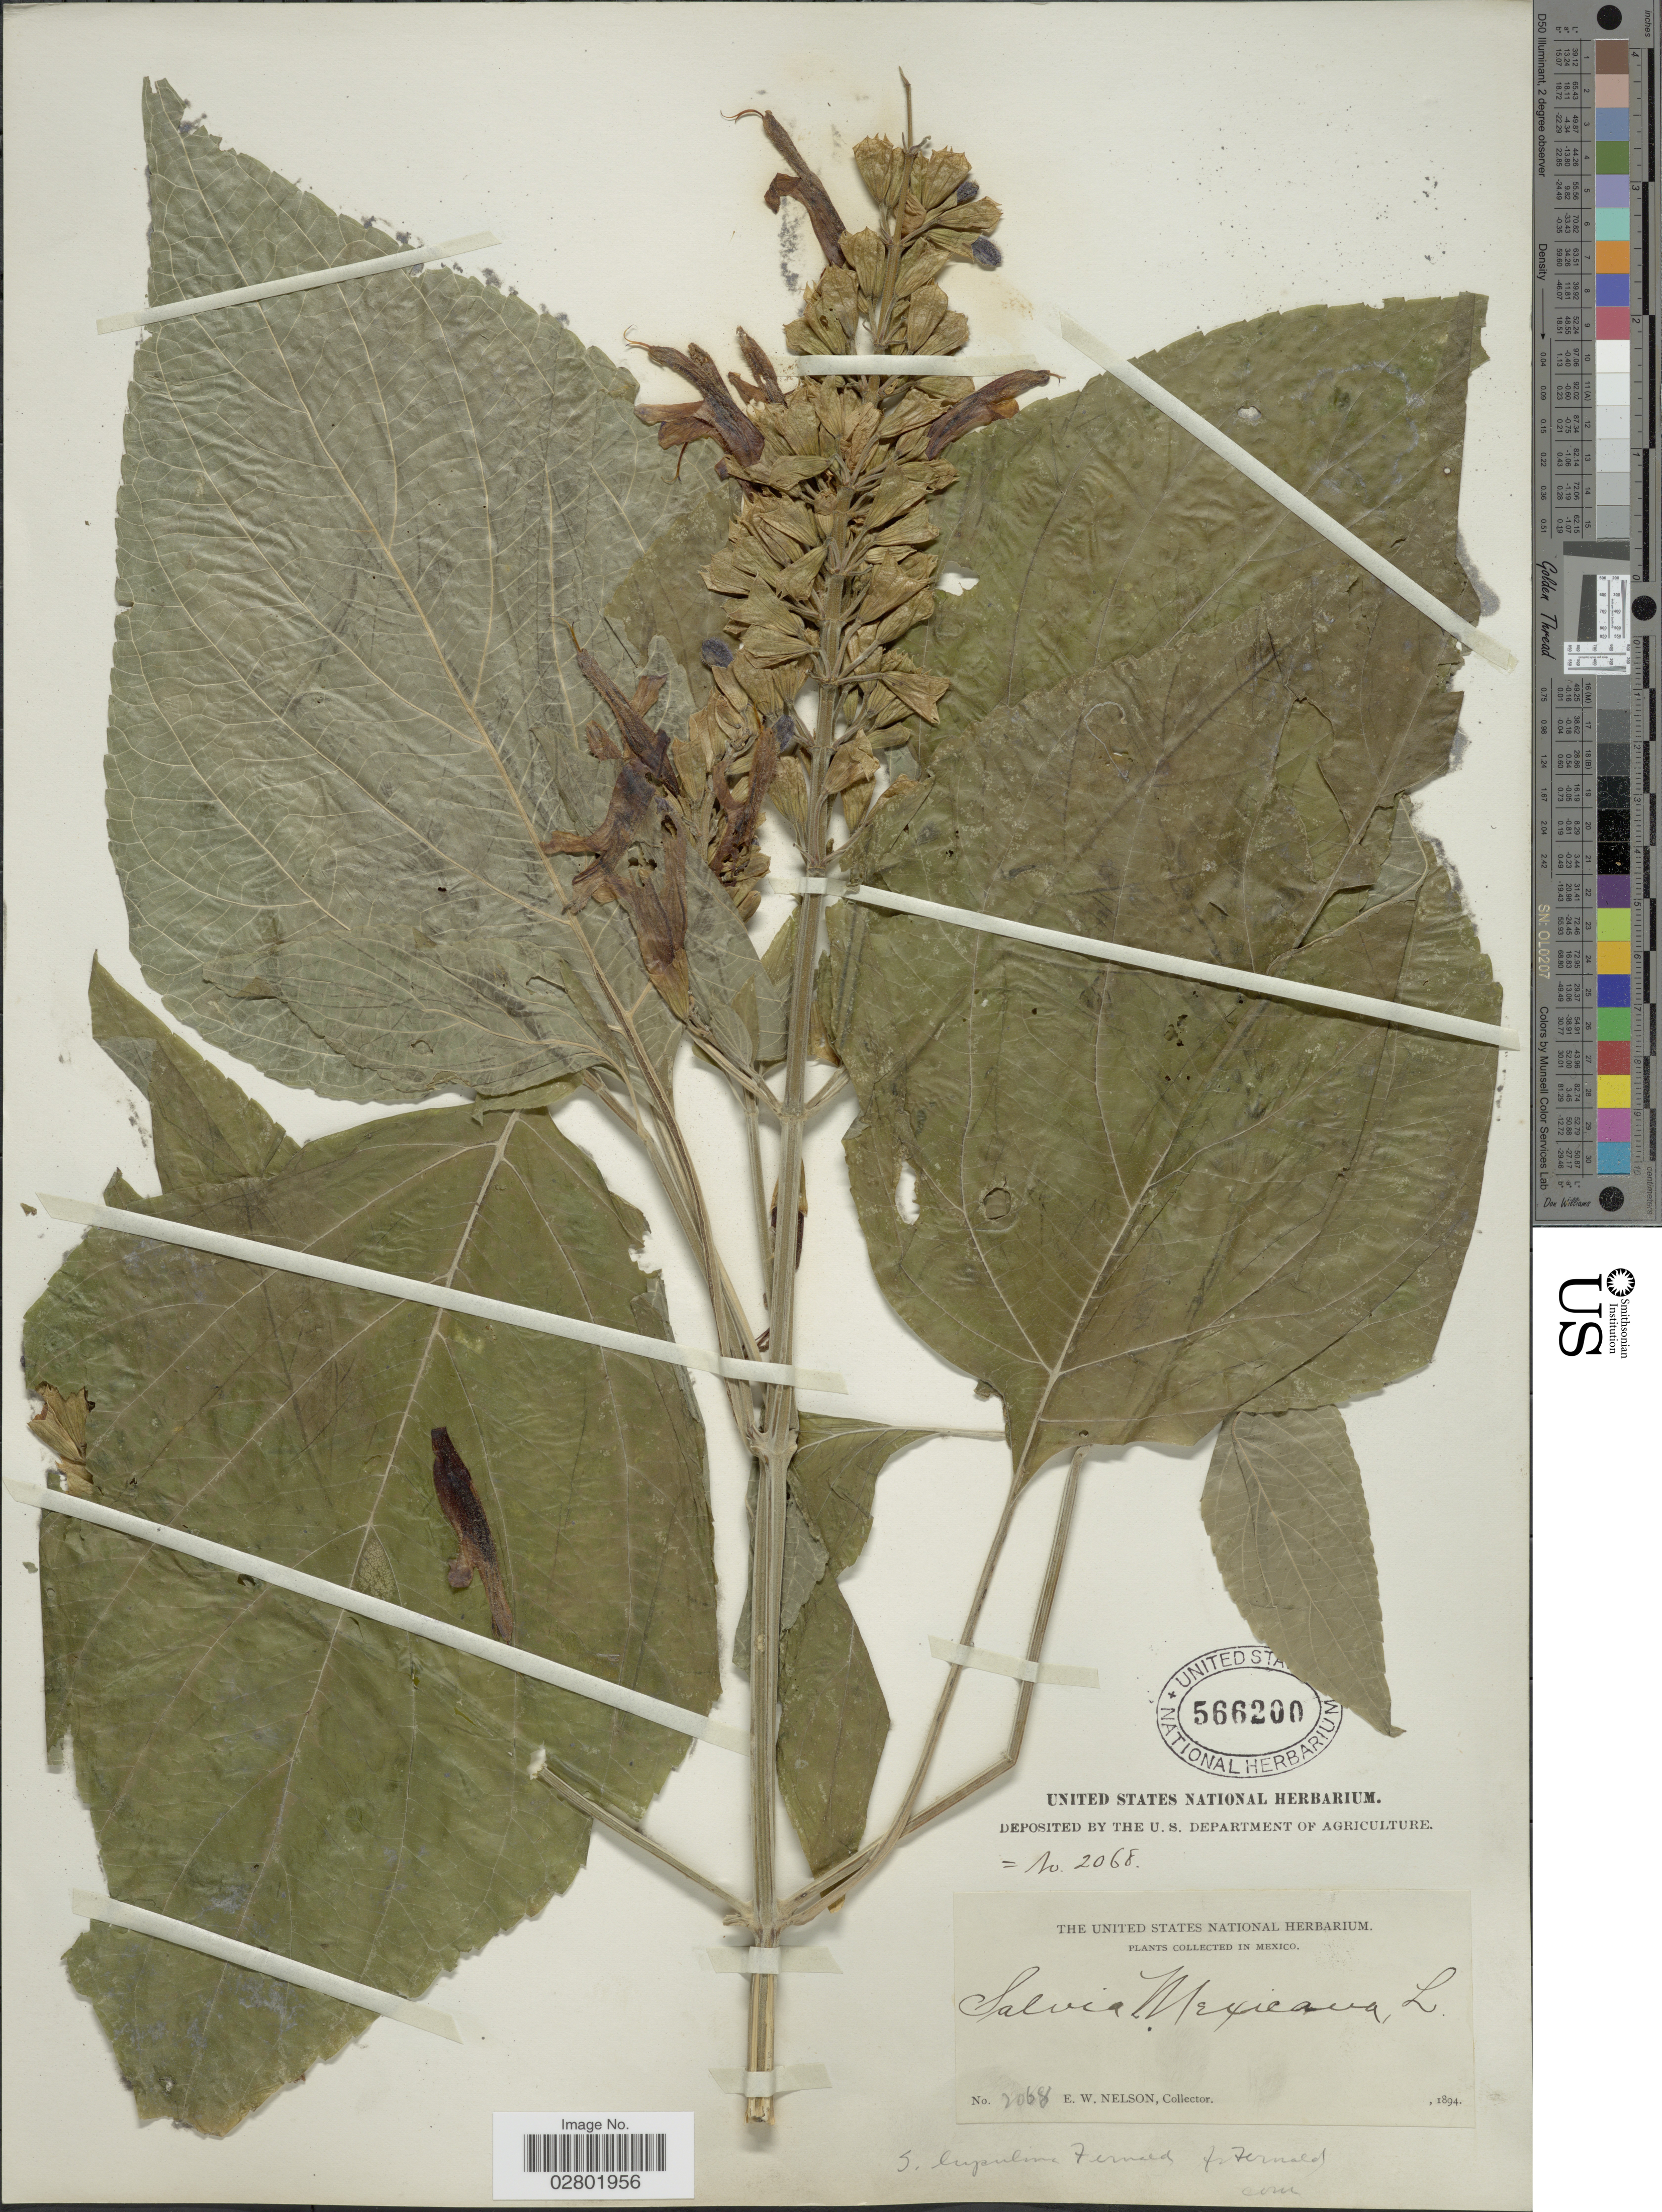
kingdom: Plantae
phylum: Tracheophyta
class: Magnoliopsida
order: Lamiales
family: Lamiaceae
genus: Salvia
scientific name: Salvia lupulina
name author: Fernald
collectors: E. W. Nelson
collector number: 2068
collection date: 1894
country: Mexico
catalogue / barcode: US 566200